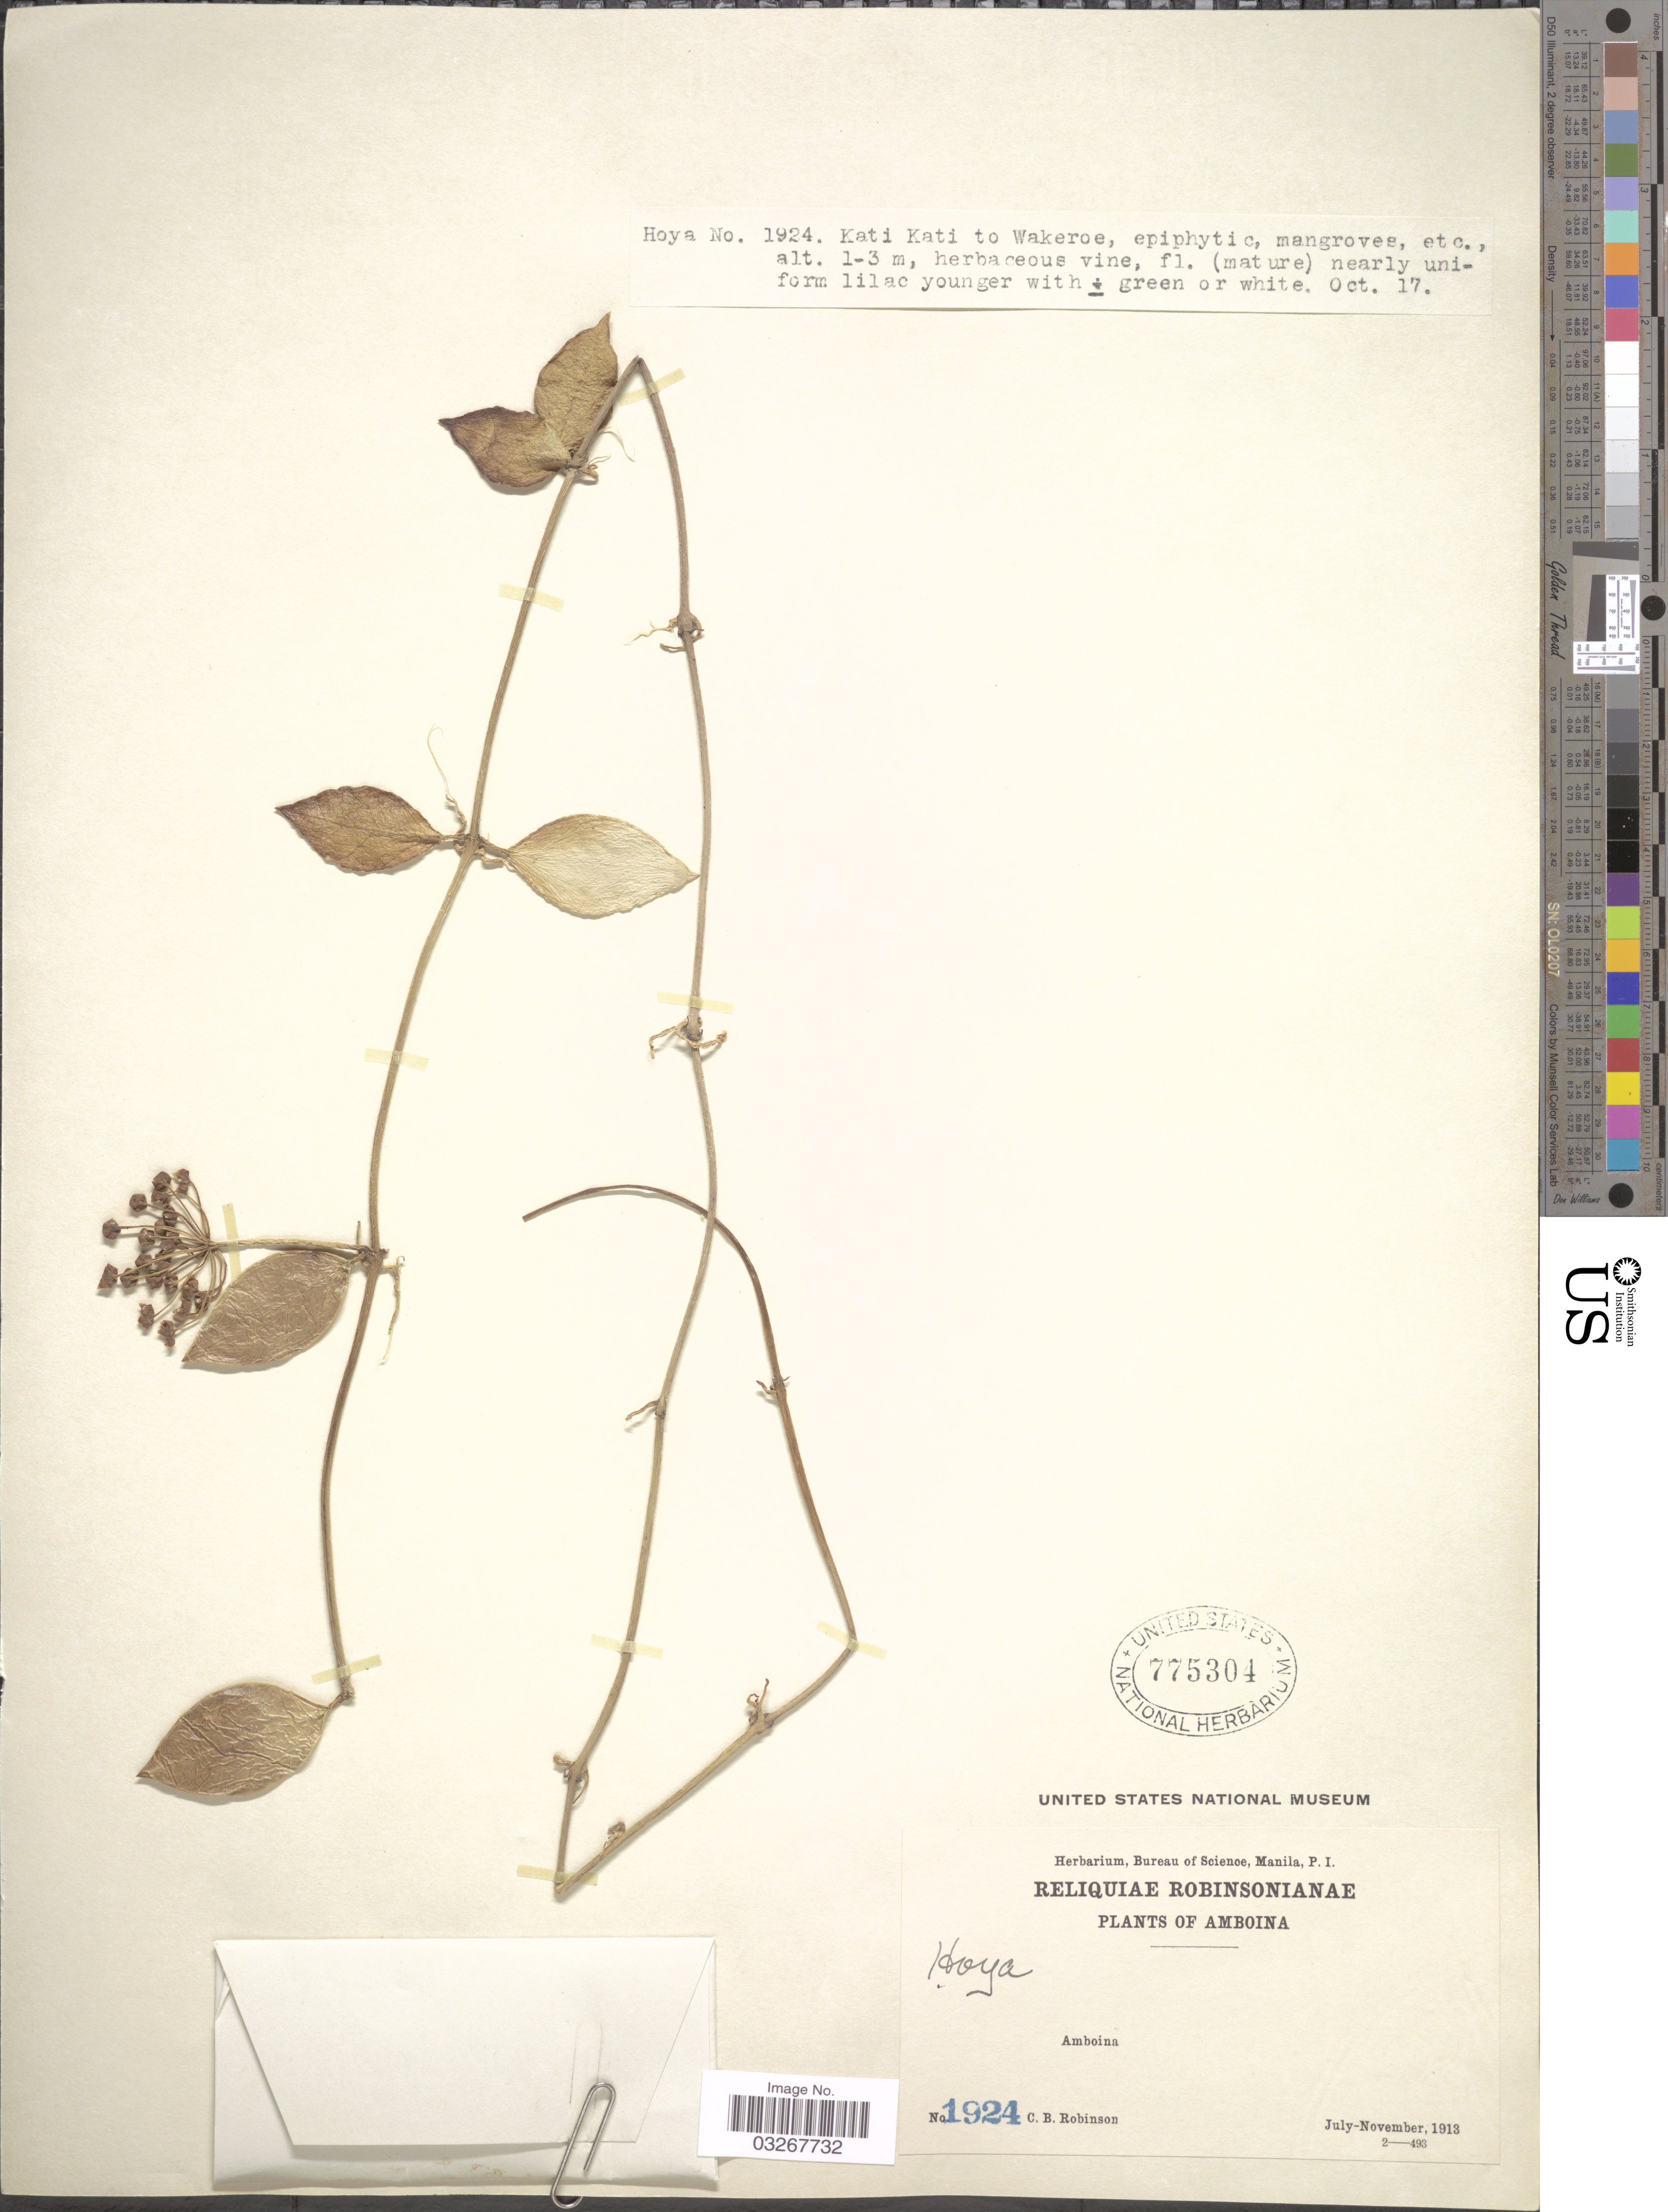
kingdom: Plantae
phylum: Tracheophyta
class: Magnoliopsida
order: Gentianales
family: Apocynaceae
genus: Hoya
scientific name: Hoya sp.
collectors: C. Robinson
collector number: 1924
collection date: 1913-10-17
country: Indonesia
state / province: Maluku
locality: Kati Kati to Wakeroe, Amboina.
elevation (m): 1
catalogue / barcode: US 775304